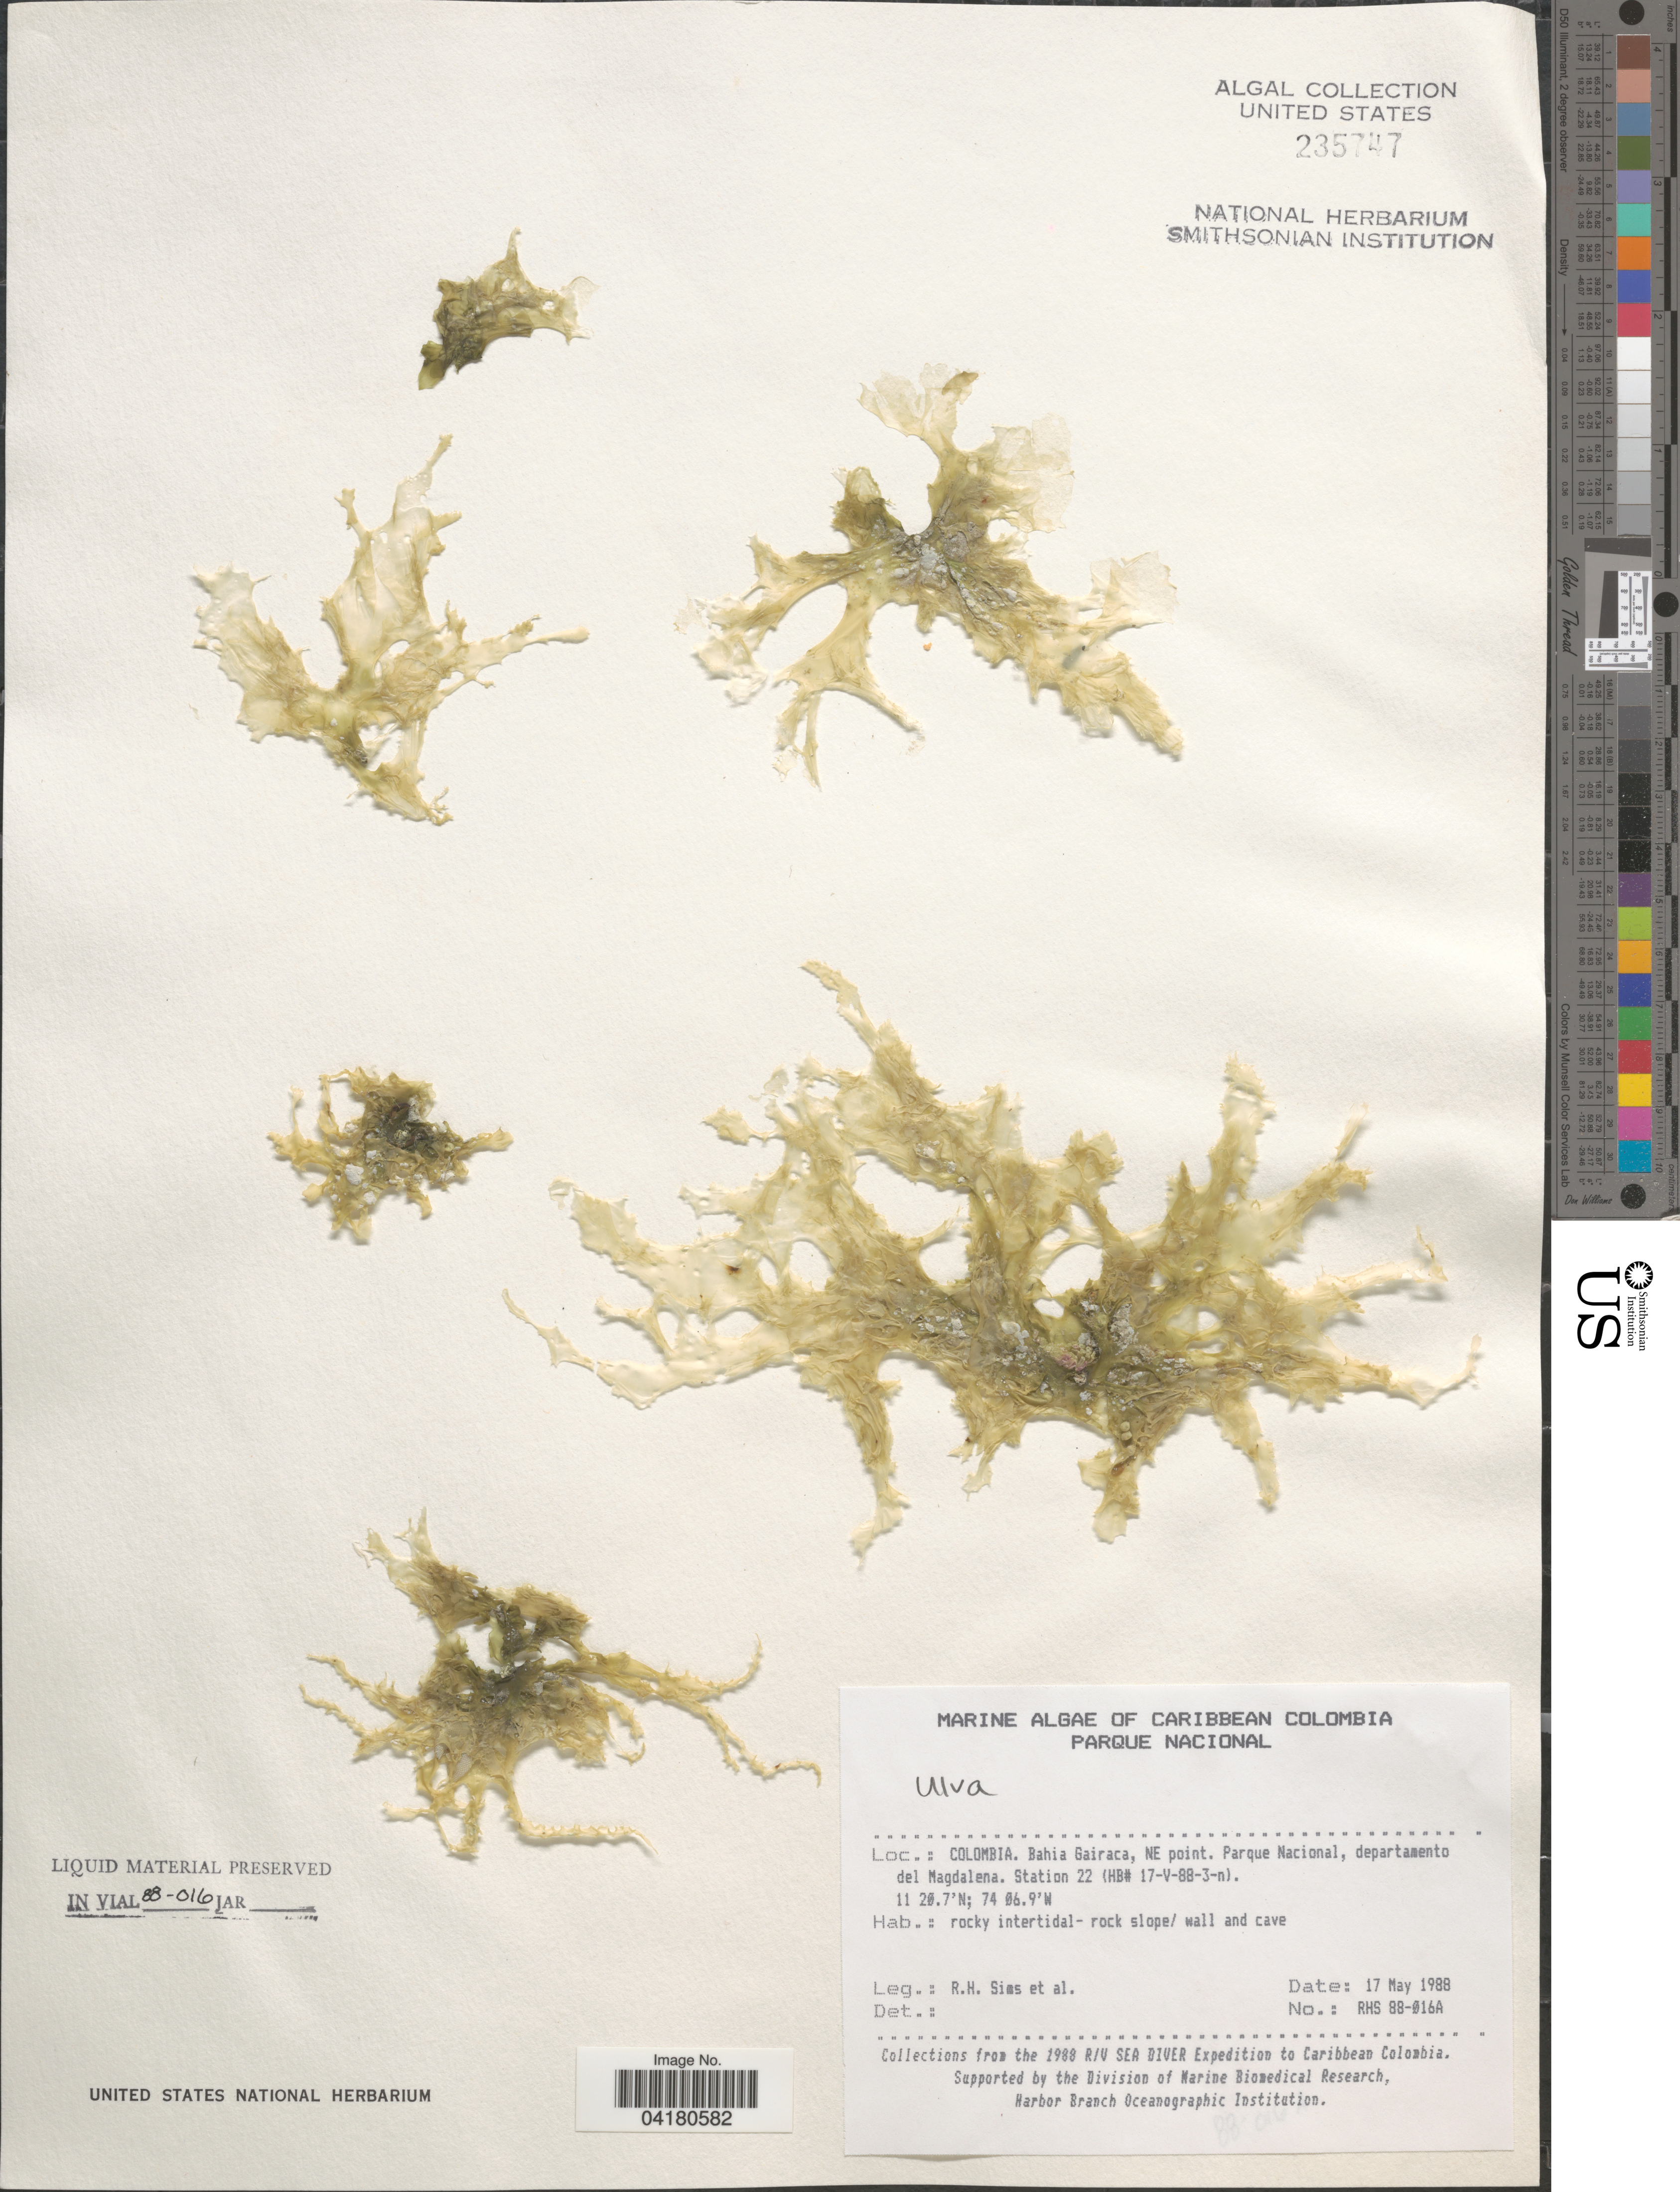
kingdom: Plantae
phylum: Chlorophyta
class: Ulvophyceae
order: Ulvales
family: Ulvaceae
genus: Ulva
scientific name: Ulva sp.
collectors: R. Sims & et al.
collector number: RHS 88-016A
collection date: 1988-05-17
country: Colombia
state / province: Magdalena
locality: Caribbean Colombia Parque Nacional. Bahia Gairaca, NE point. Parque Nacional, departamento del Magdalena. Station 22 (HB# 17-V-88-3-n). The 1988 R/V Sea Diver Expedition to Caribbean Colombia.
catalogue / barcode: US 235747